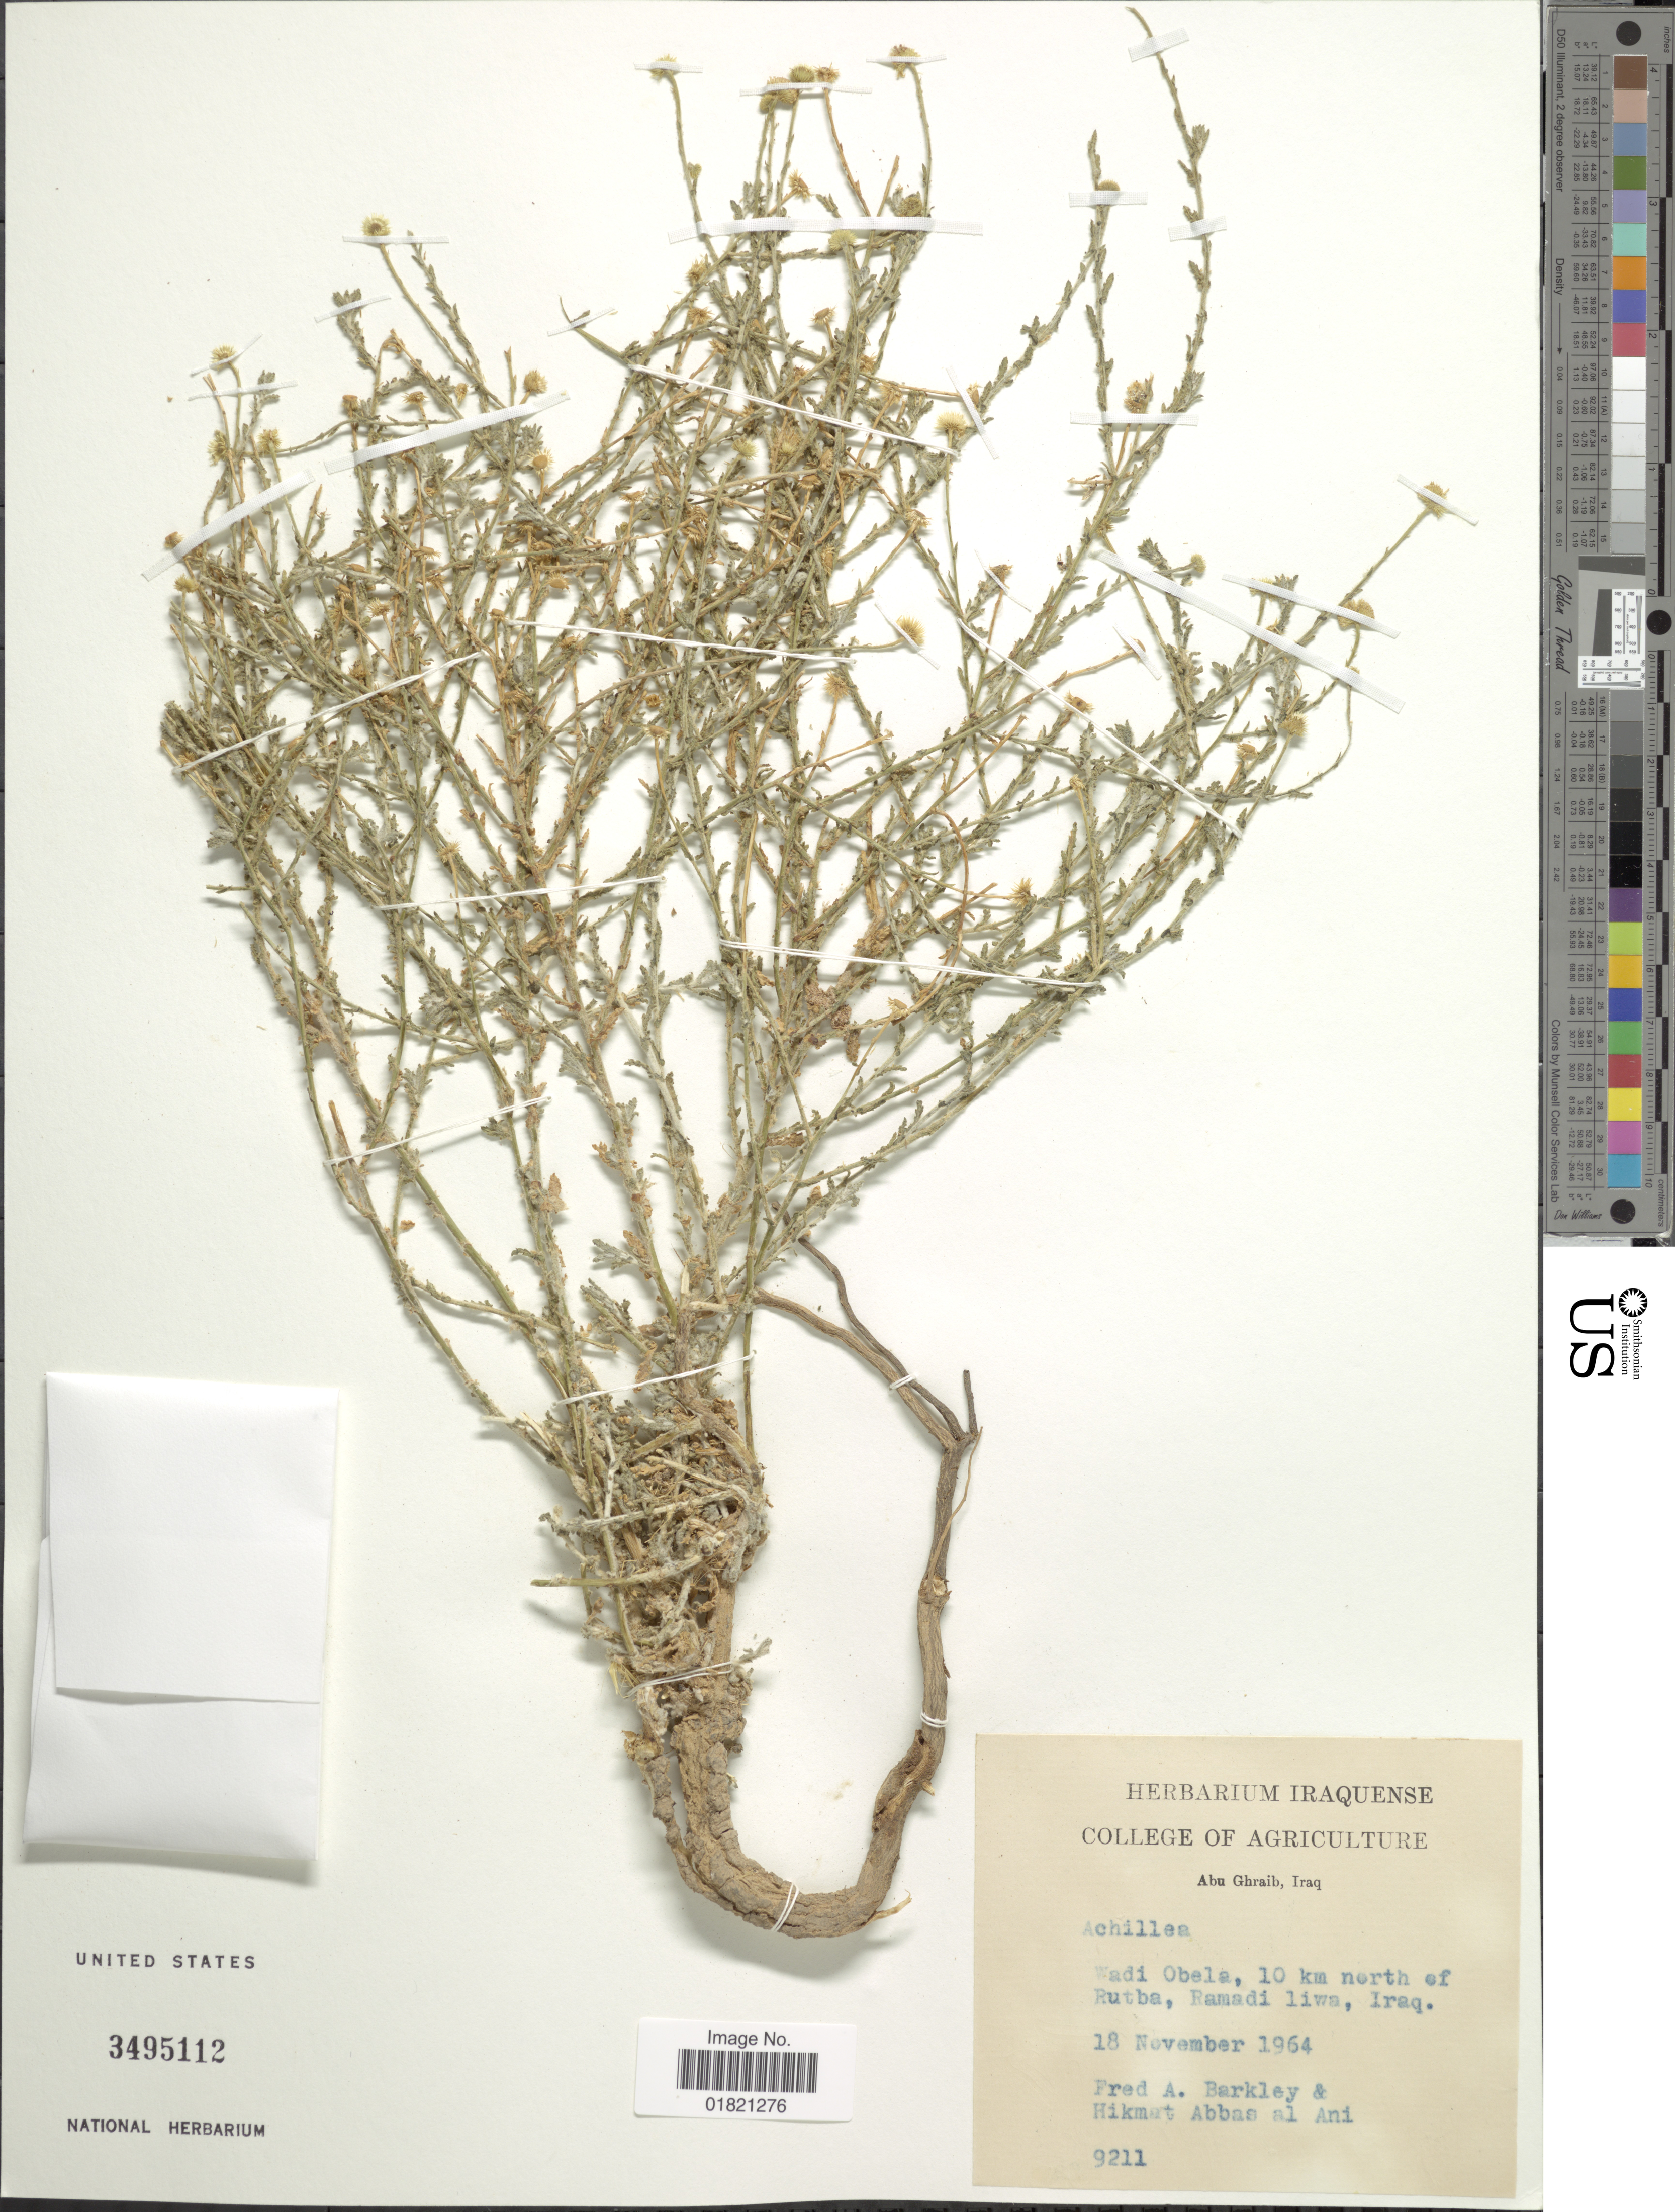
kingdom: Plantae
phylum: Tracheophyta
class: Magnoliopsida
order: Asterales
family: Asteraceae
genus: Achillea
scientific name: Achillea sp.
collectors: F. A. Barkley & H. Abbas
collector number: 9211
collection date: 1964-11-18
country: Iraq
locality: Wadi Obela, 10 km north of Rutba, Ramadi liwa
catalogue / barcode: US 3495112